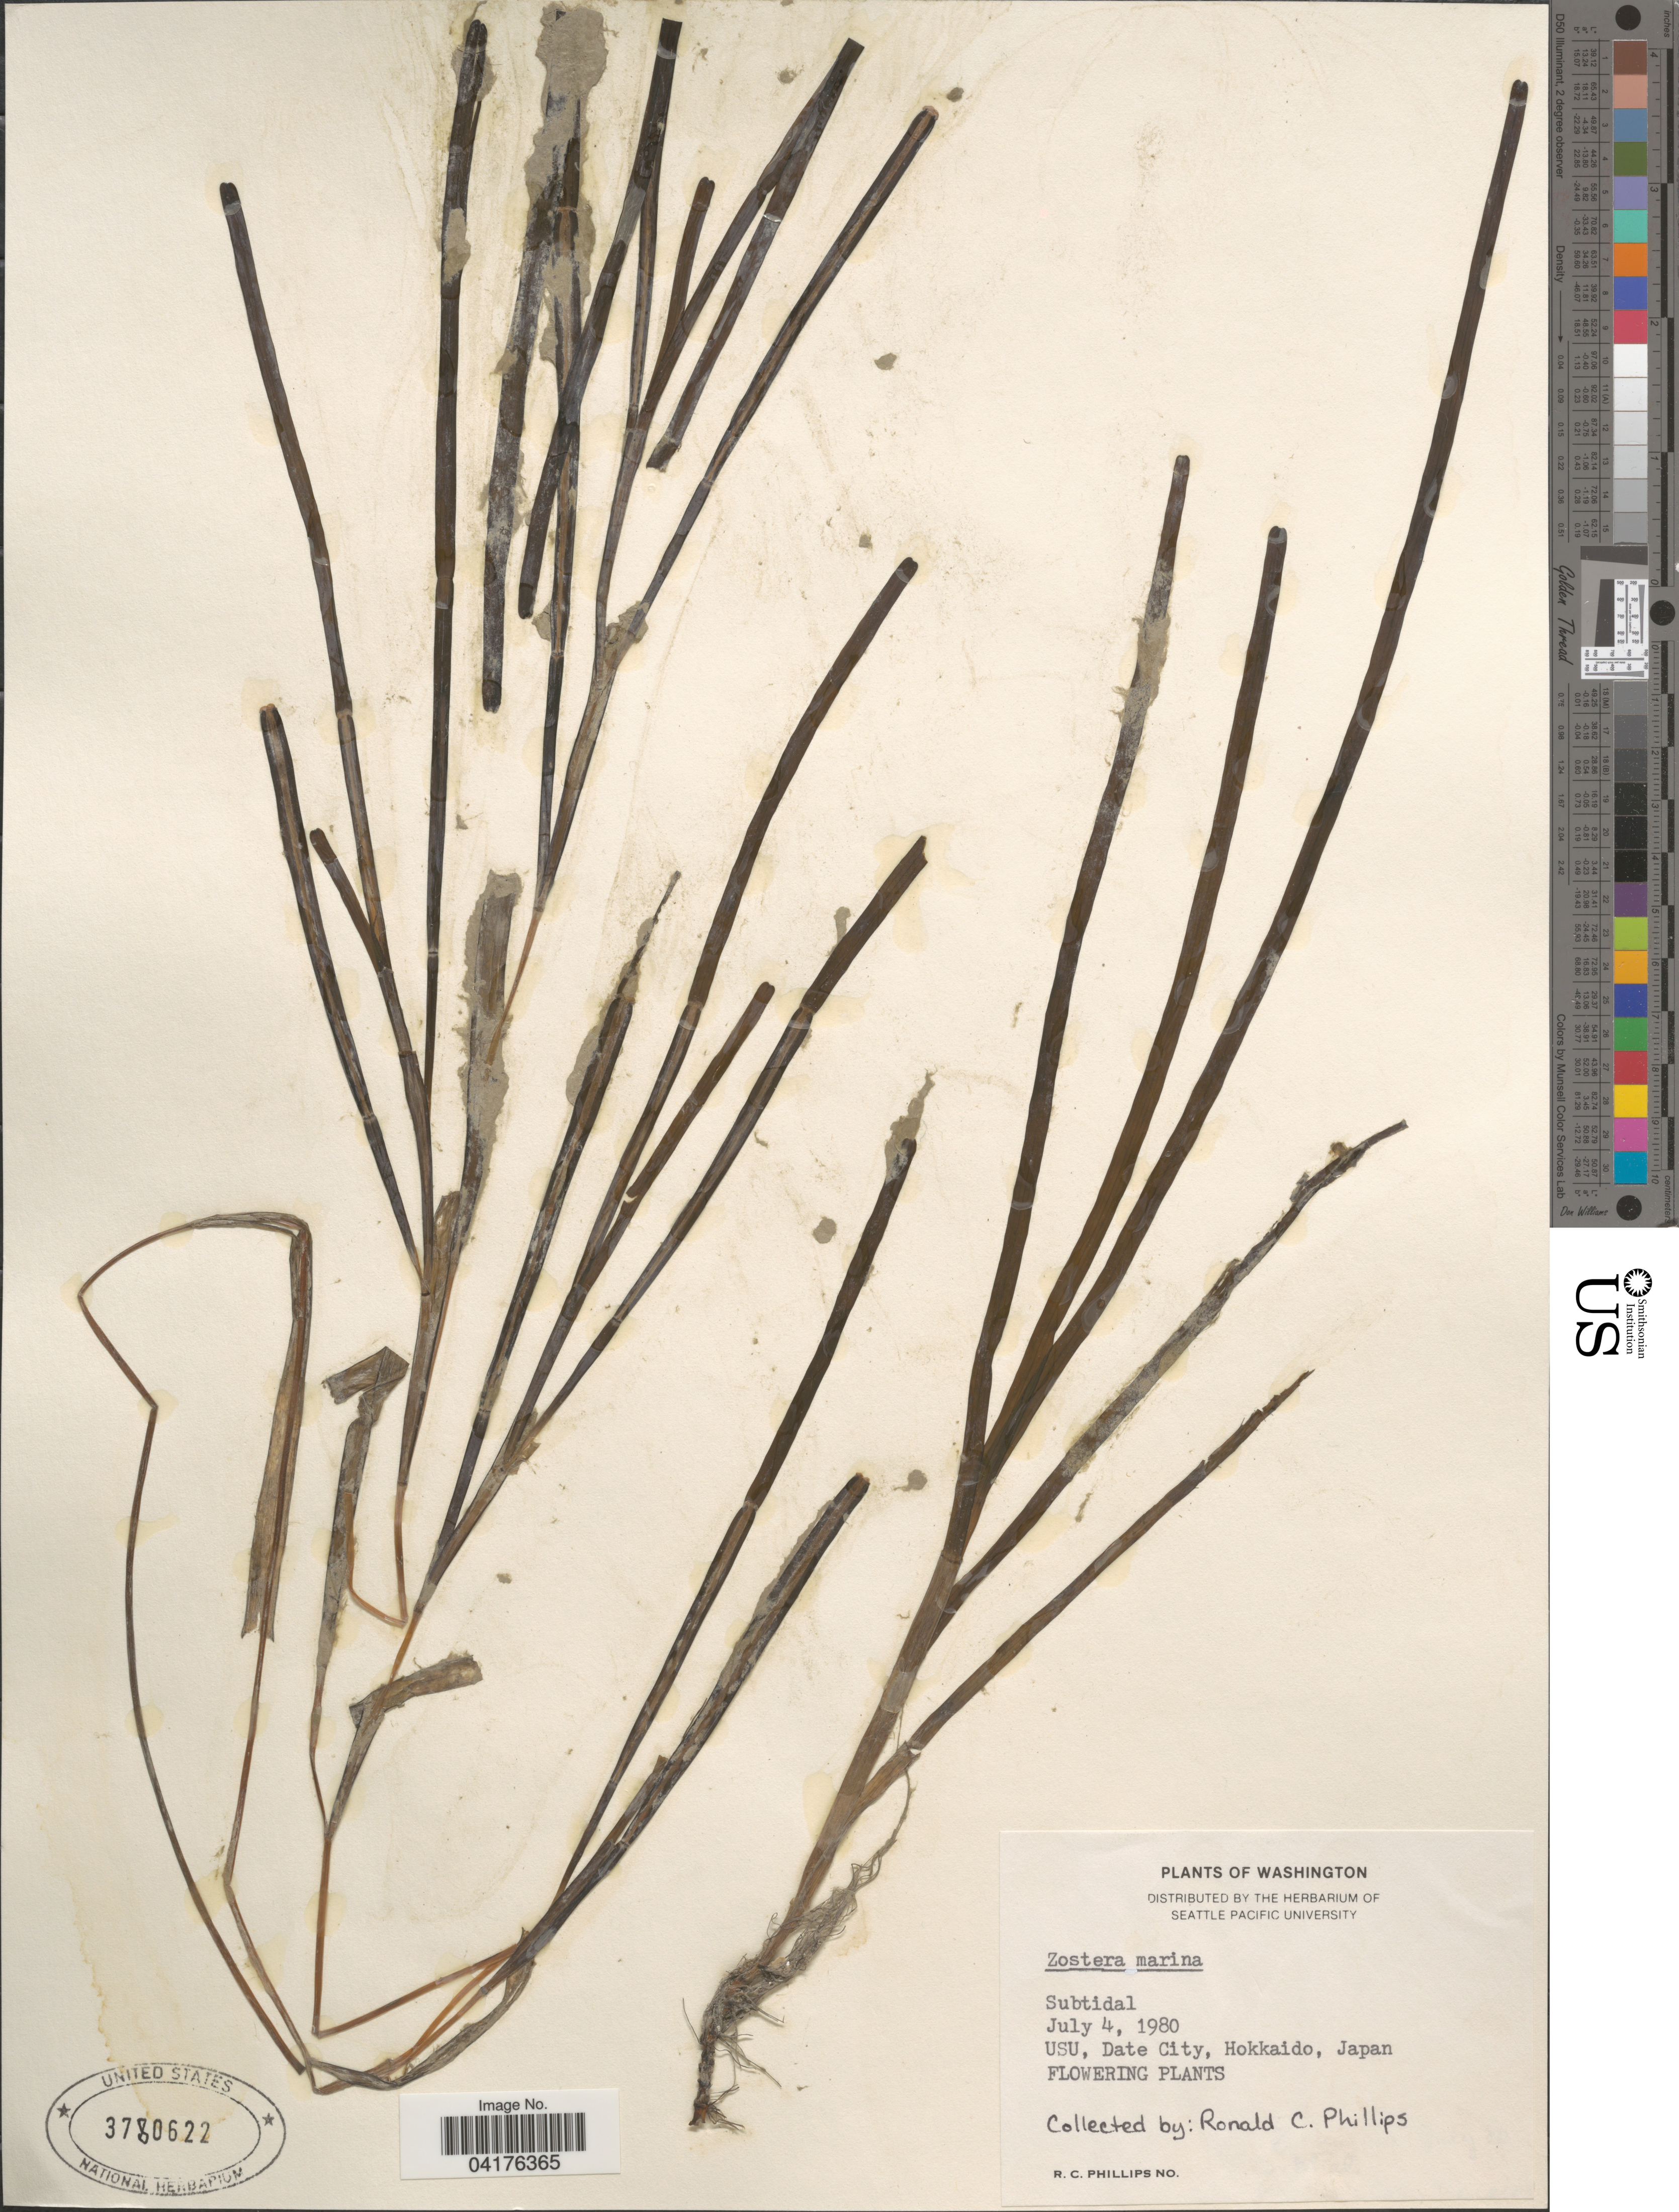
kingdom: Plantae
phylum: Tracheophyta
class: Liliopsida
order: Alismatales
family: Zosteraceae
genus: Zostera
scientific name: Zostera marina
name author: L.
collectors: R. C. Phillips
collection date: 1980-07-04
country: Japan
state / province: Hokkaidō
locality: USU, Date City, Hokkaido.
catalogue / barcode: US 3780622